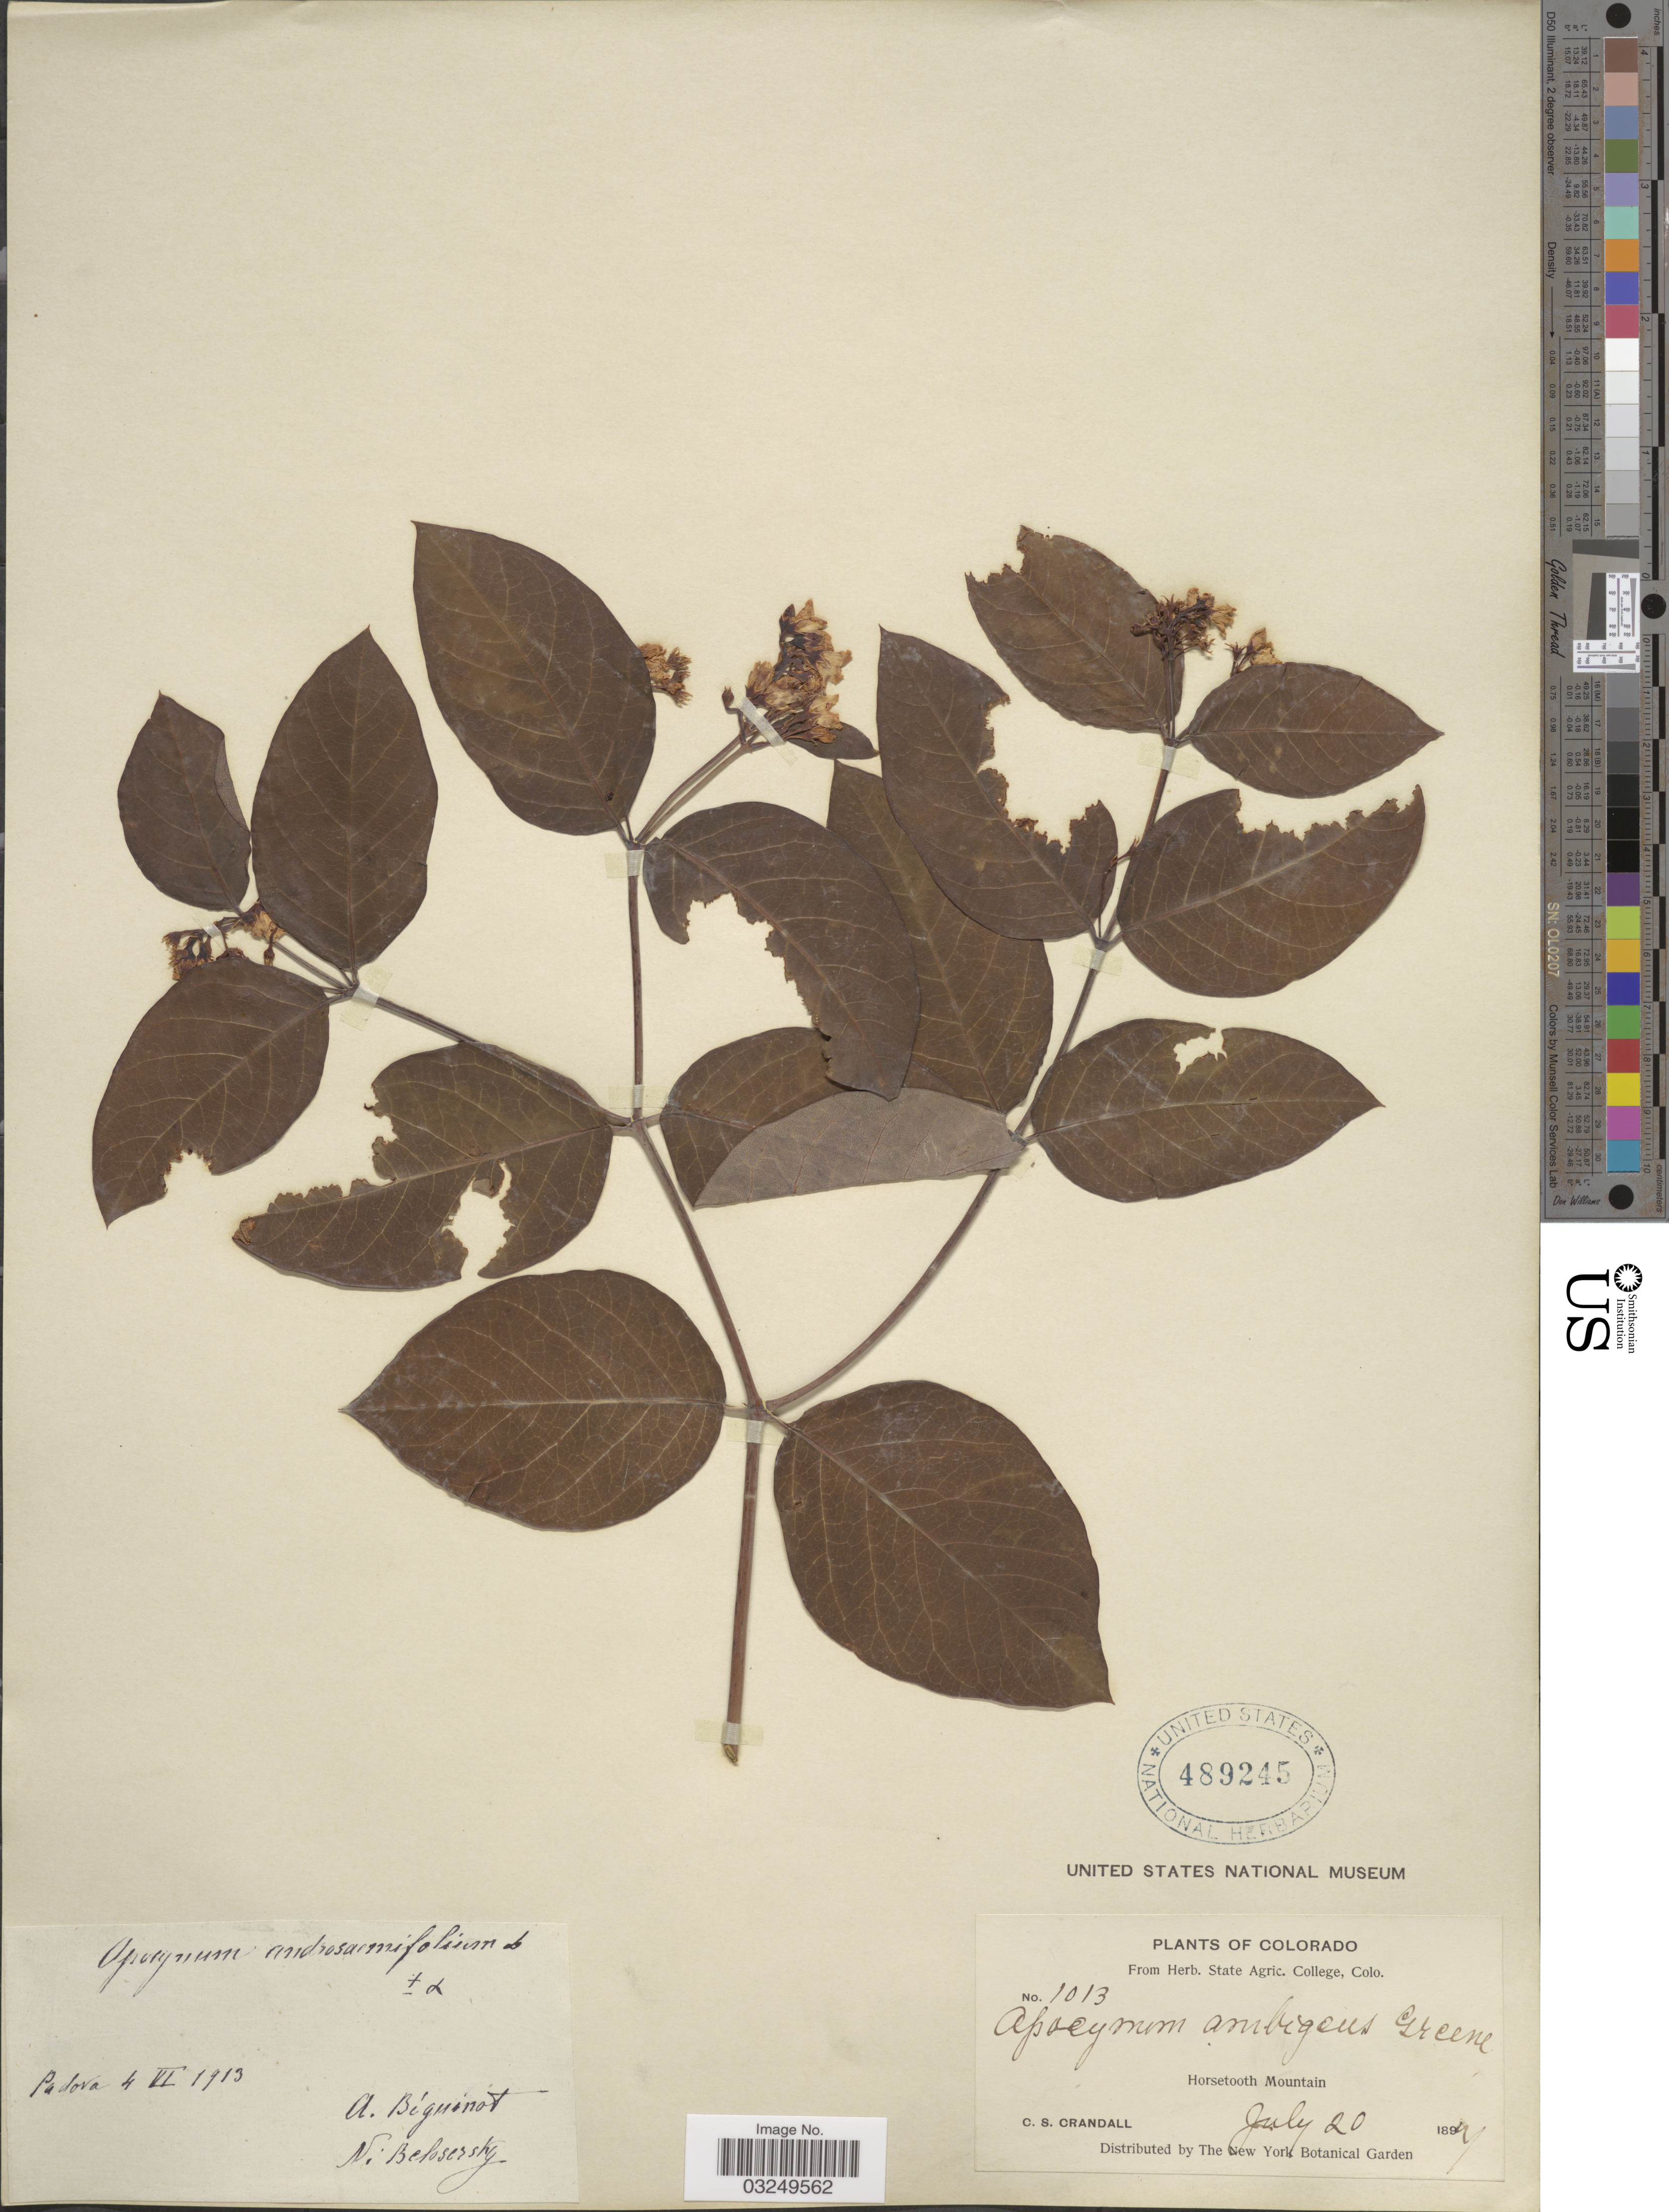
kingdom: Plantae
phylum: Tracheophyta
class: Magnoliopsida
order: Gentianales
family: Apocynaceae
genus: Apocynum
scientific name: Apocynum androsaemifolium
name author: L.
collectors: C. Crandall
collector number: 1013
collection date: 1894-07-20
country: United States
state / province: Colorado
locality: Horsetooth Mountain.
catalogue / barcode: US 489245